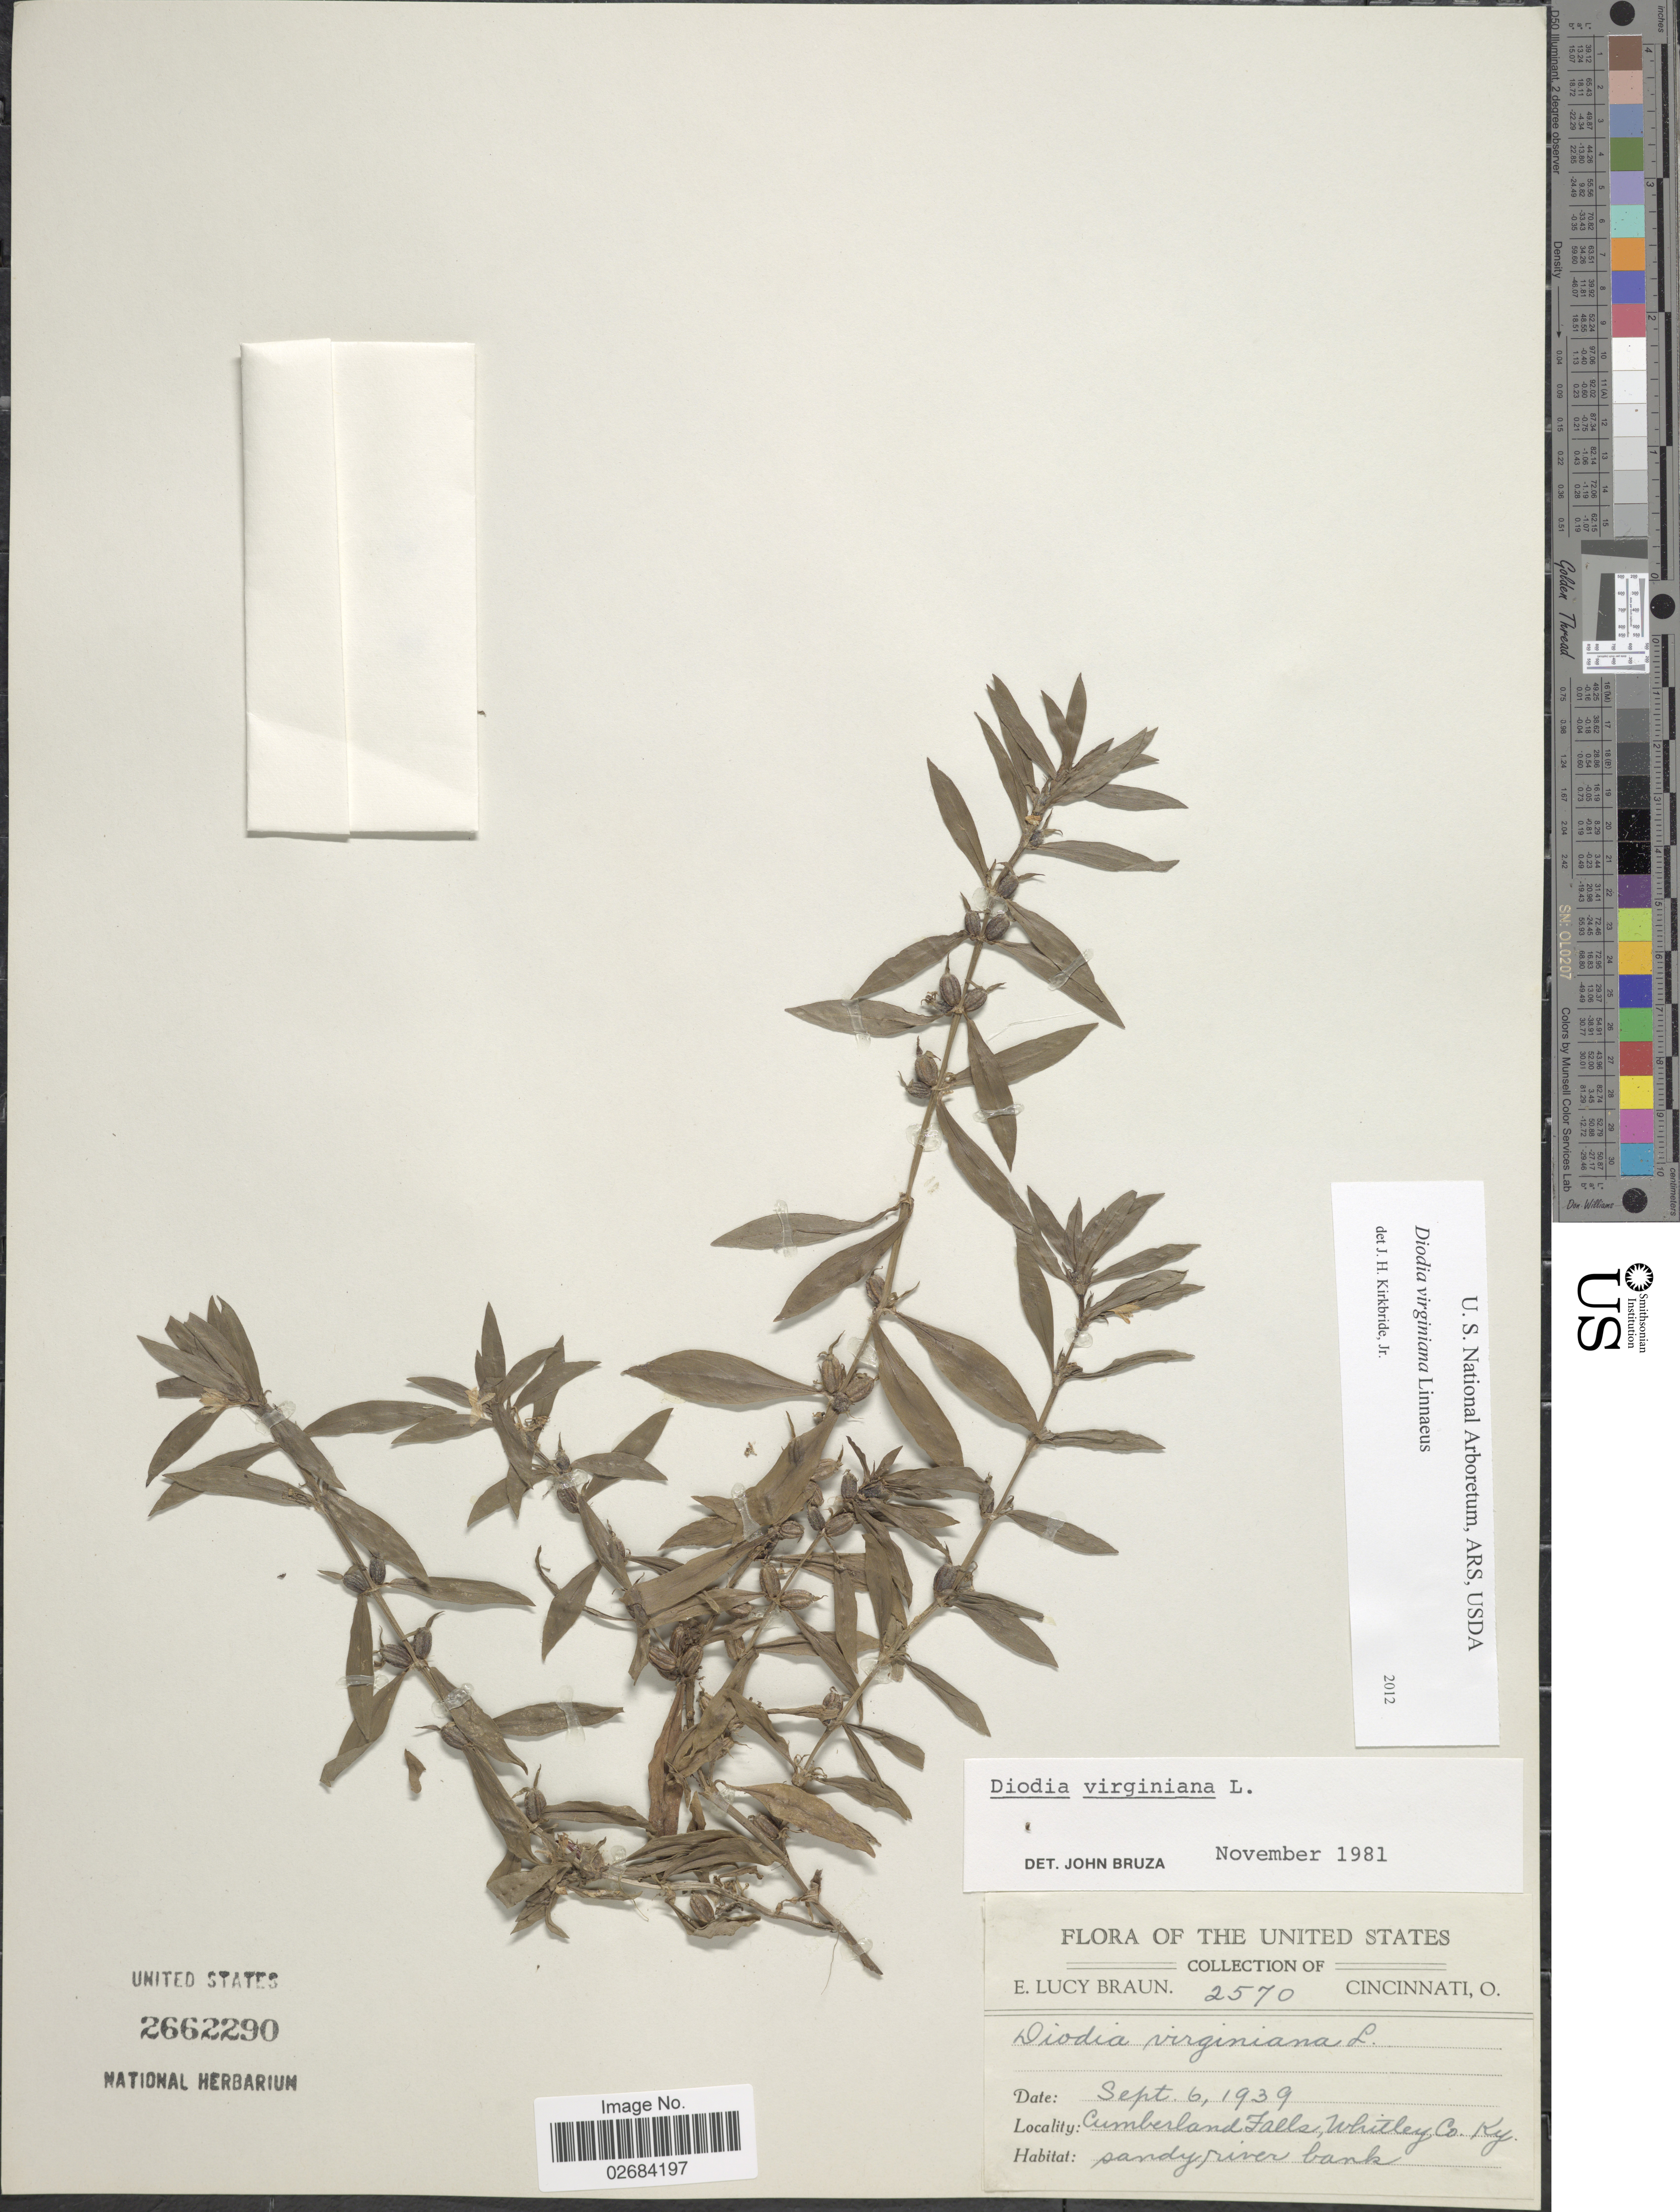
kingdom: Plantae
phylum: Tracheophyta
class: Magnoliopsida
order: Gentianales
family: Rubiaceae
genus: Diodia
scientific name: Diodia virginiana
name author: L.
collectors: E. L. Braun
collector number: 2570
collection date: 1939-09-06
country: United States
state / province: Kentucky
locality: Cumberland Falls, Whitley Co., sandy river bank.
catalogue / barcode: US 2662290